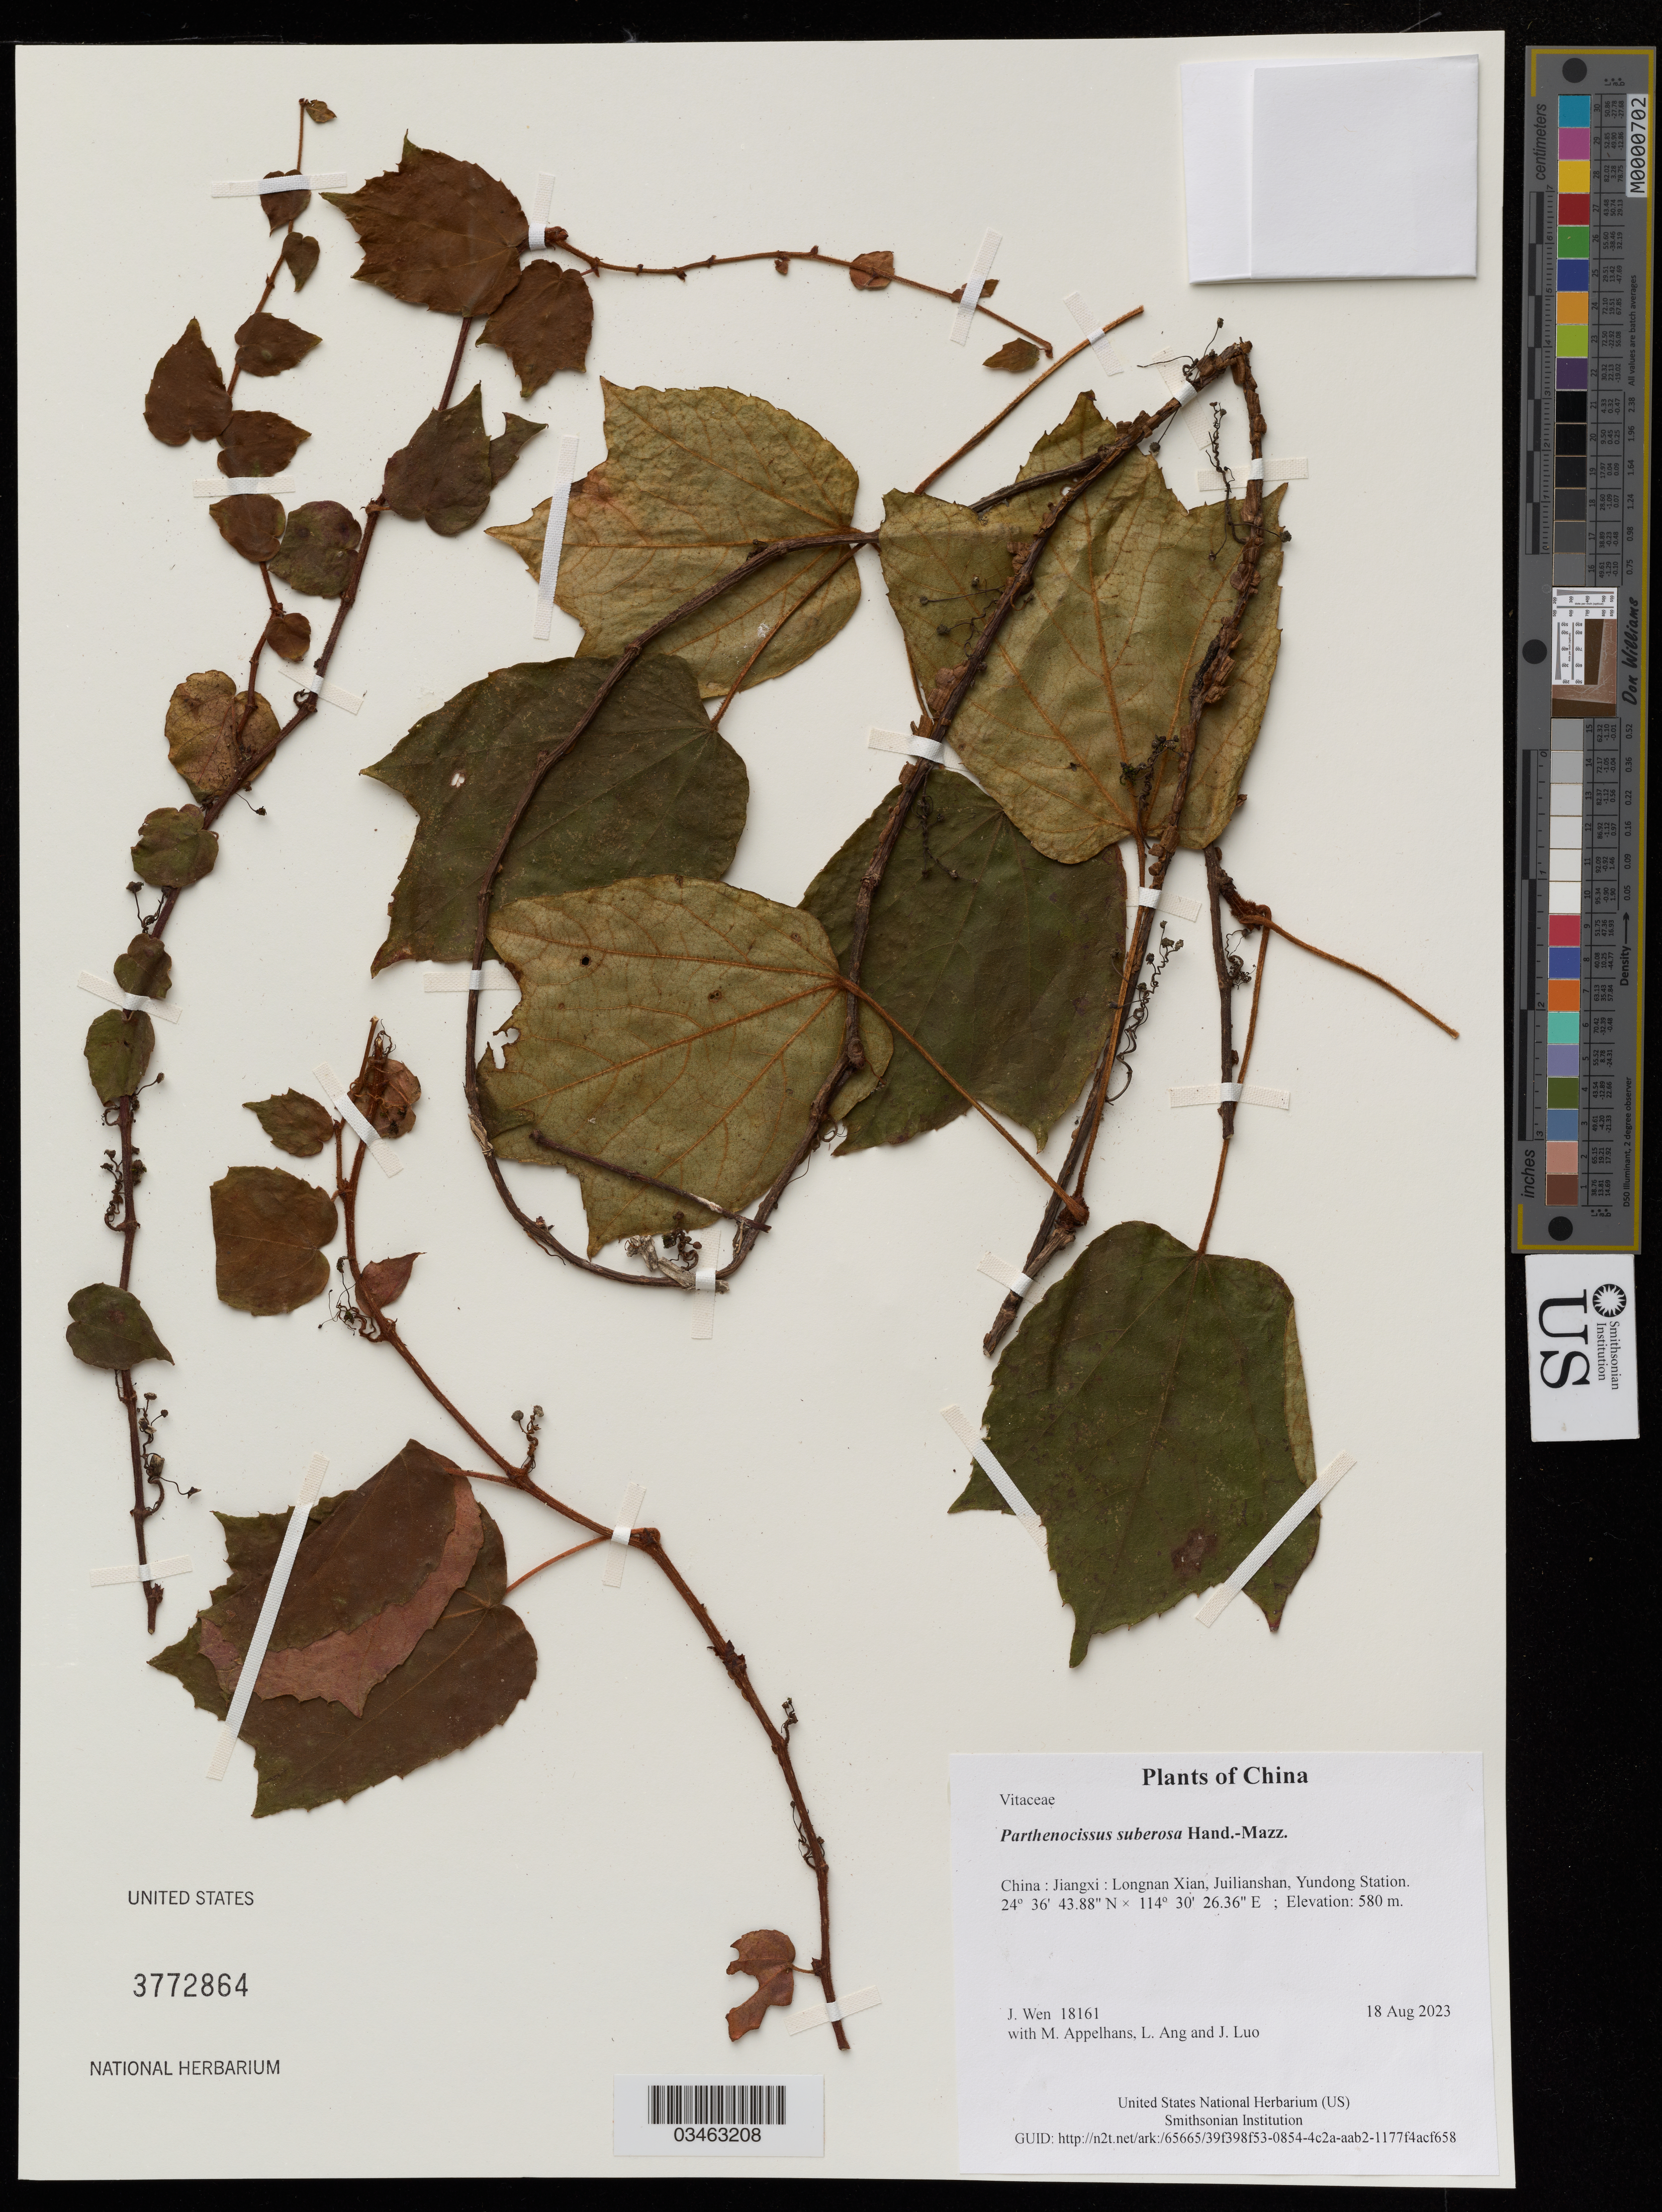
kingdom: Plantae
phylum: Tracheophyta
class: Magnoliopsida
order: Vitales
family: Vitaceae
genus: Parthenocissus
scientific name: Parthenocissus suberosa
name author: Hand.-Mazz.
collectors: J. Wen, M. Appelhans, L. Ang & J. Luo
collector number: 18161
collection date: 2023-08-18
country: China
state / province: Jiangxi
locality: Longnan Xian, Juilianshan, Yundong Station.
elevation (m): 580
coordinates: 24.612189 N, 114.507322 E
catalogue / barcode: US 3772864